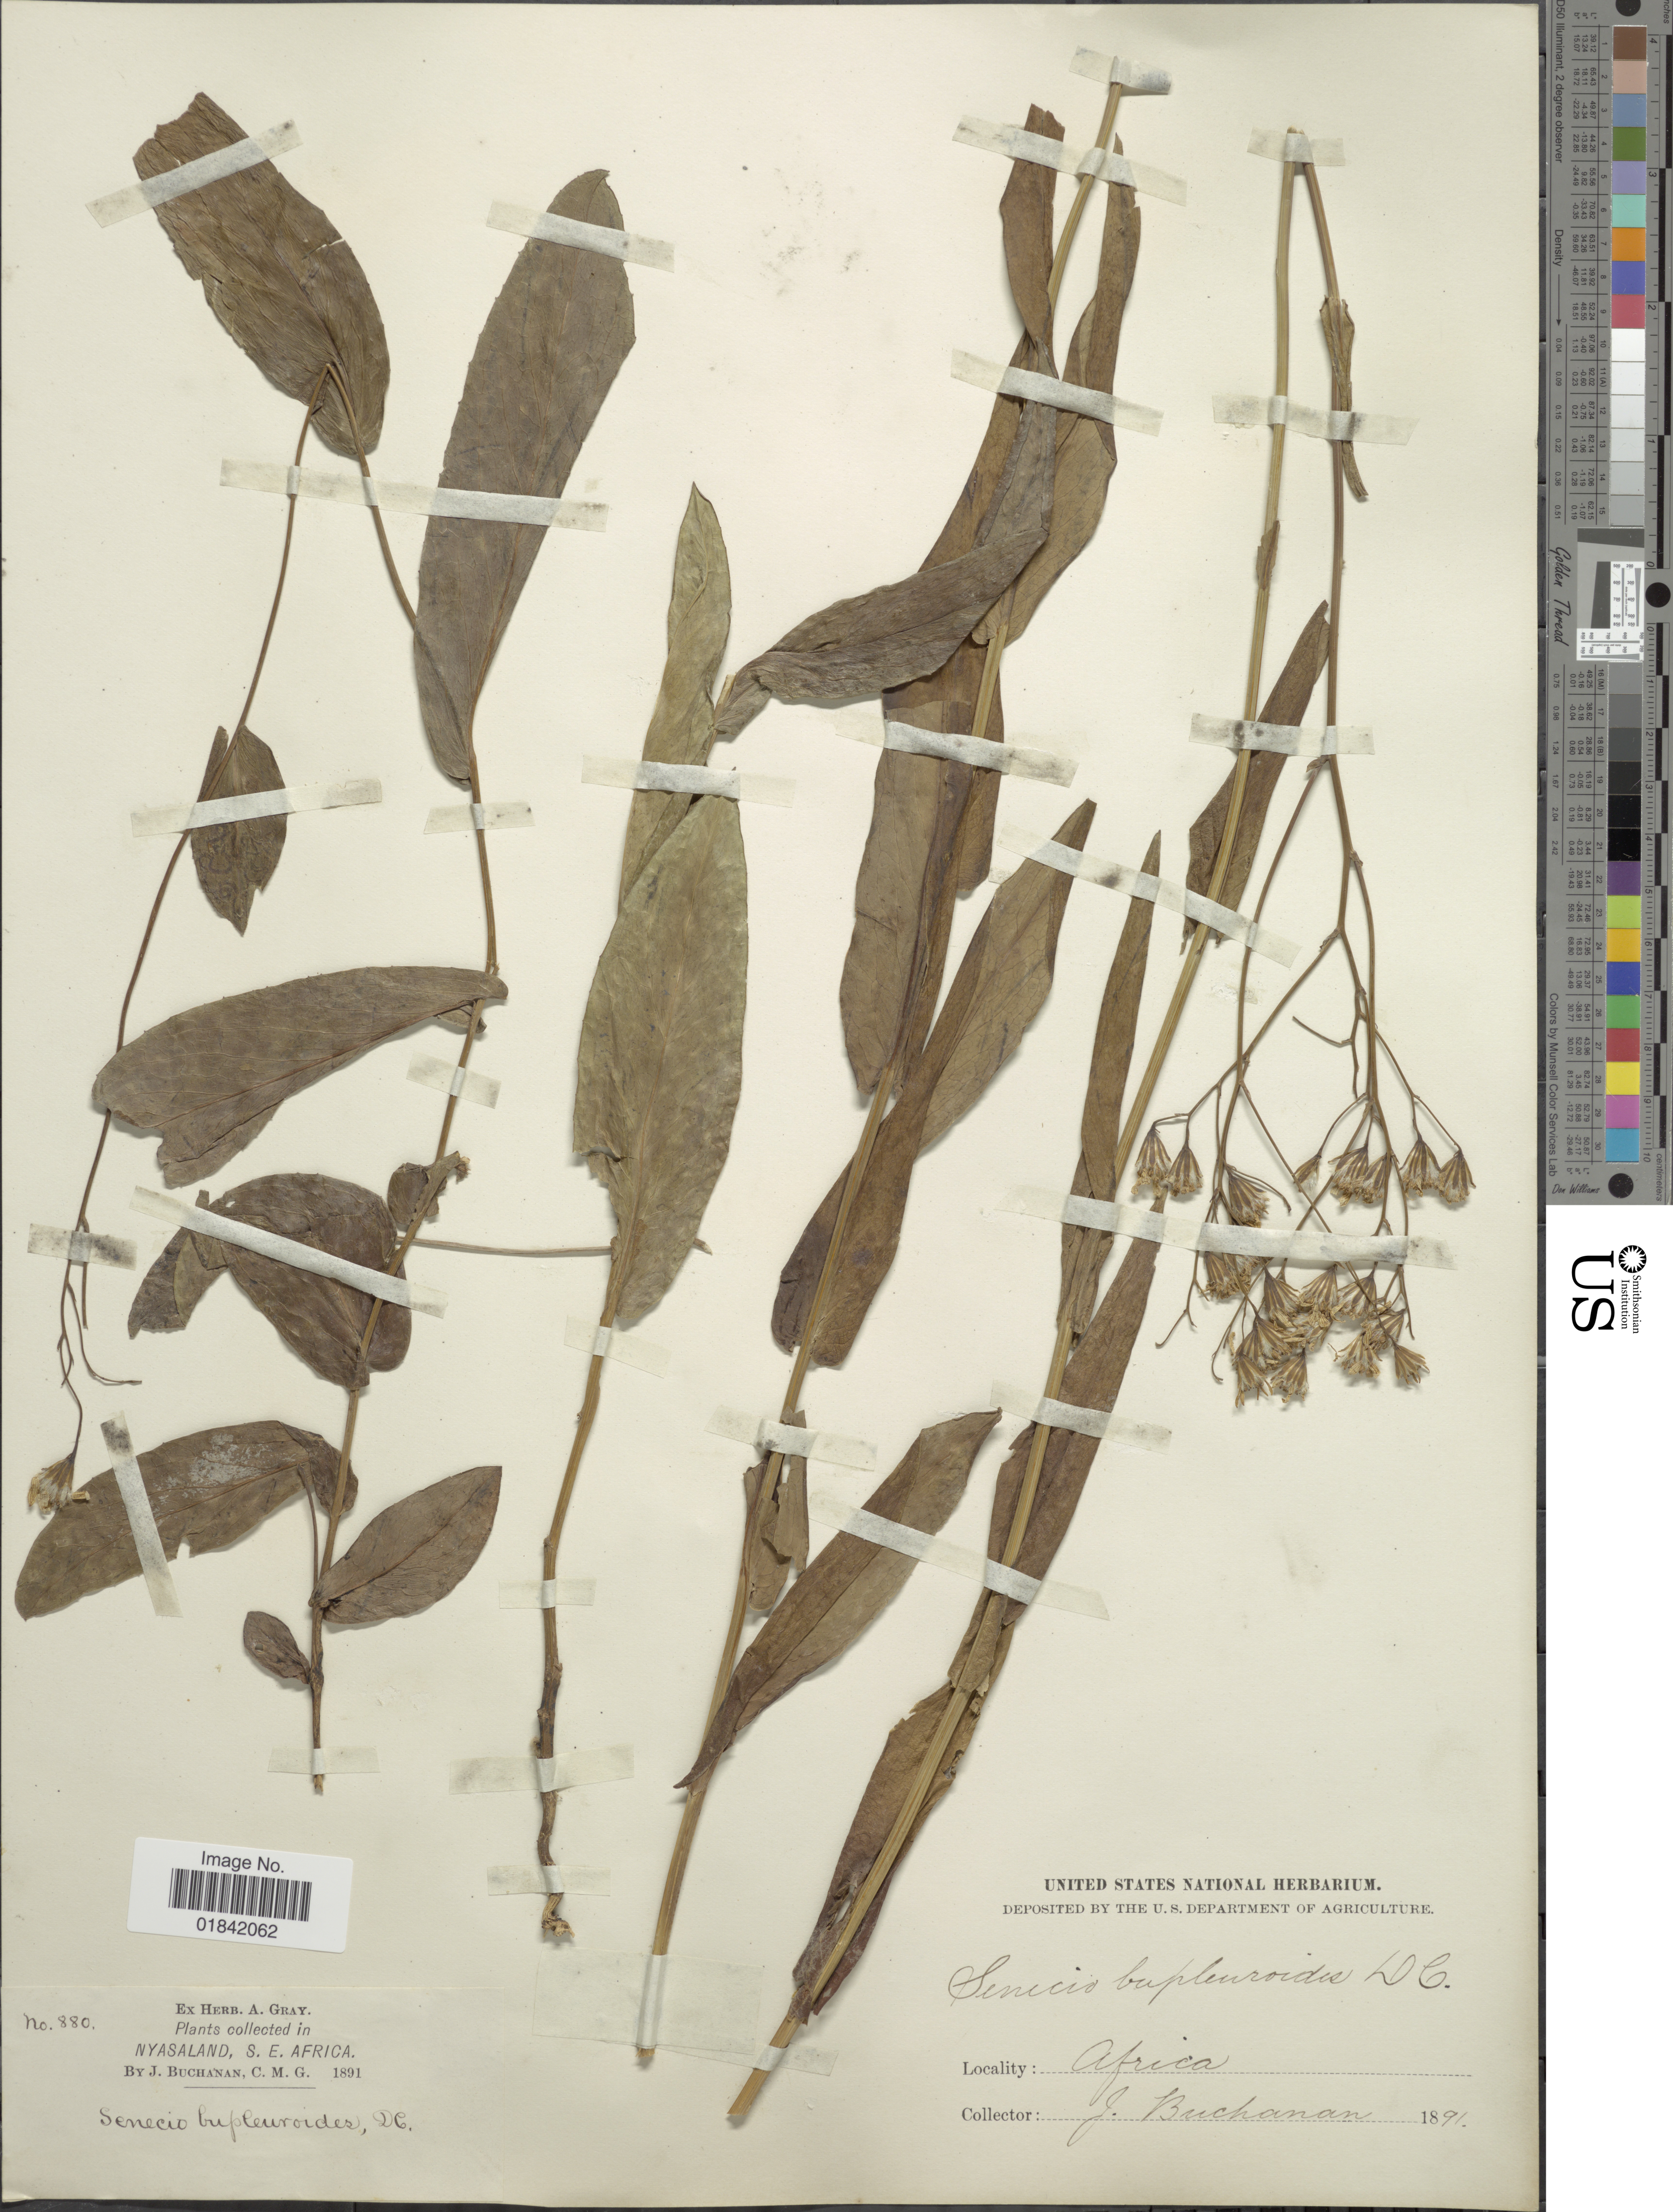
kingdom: Plantae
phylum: Tracheophyta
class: Magnoliopsida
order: Asterales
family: Asteraceae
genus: Senecio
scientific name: Senecio bupleuroides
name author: DC.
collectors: J. Buchanan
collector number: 880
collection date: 1891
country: Malawi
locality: Nyasaland, S. E. Africa